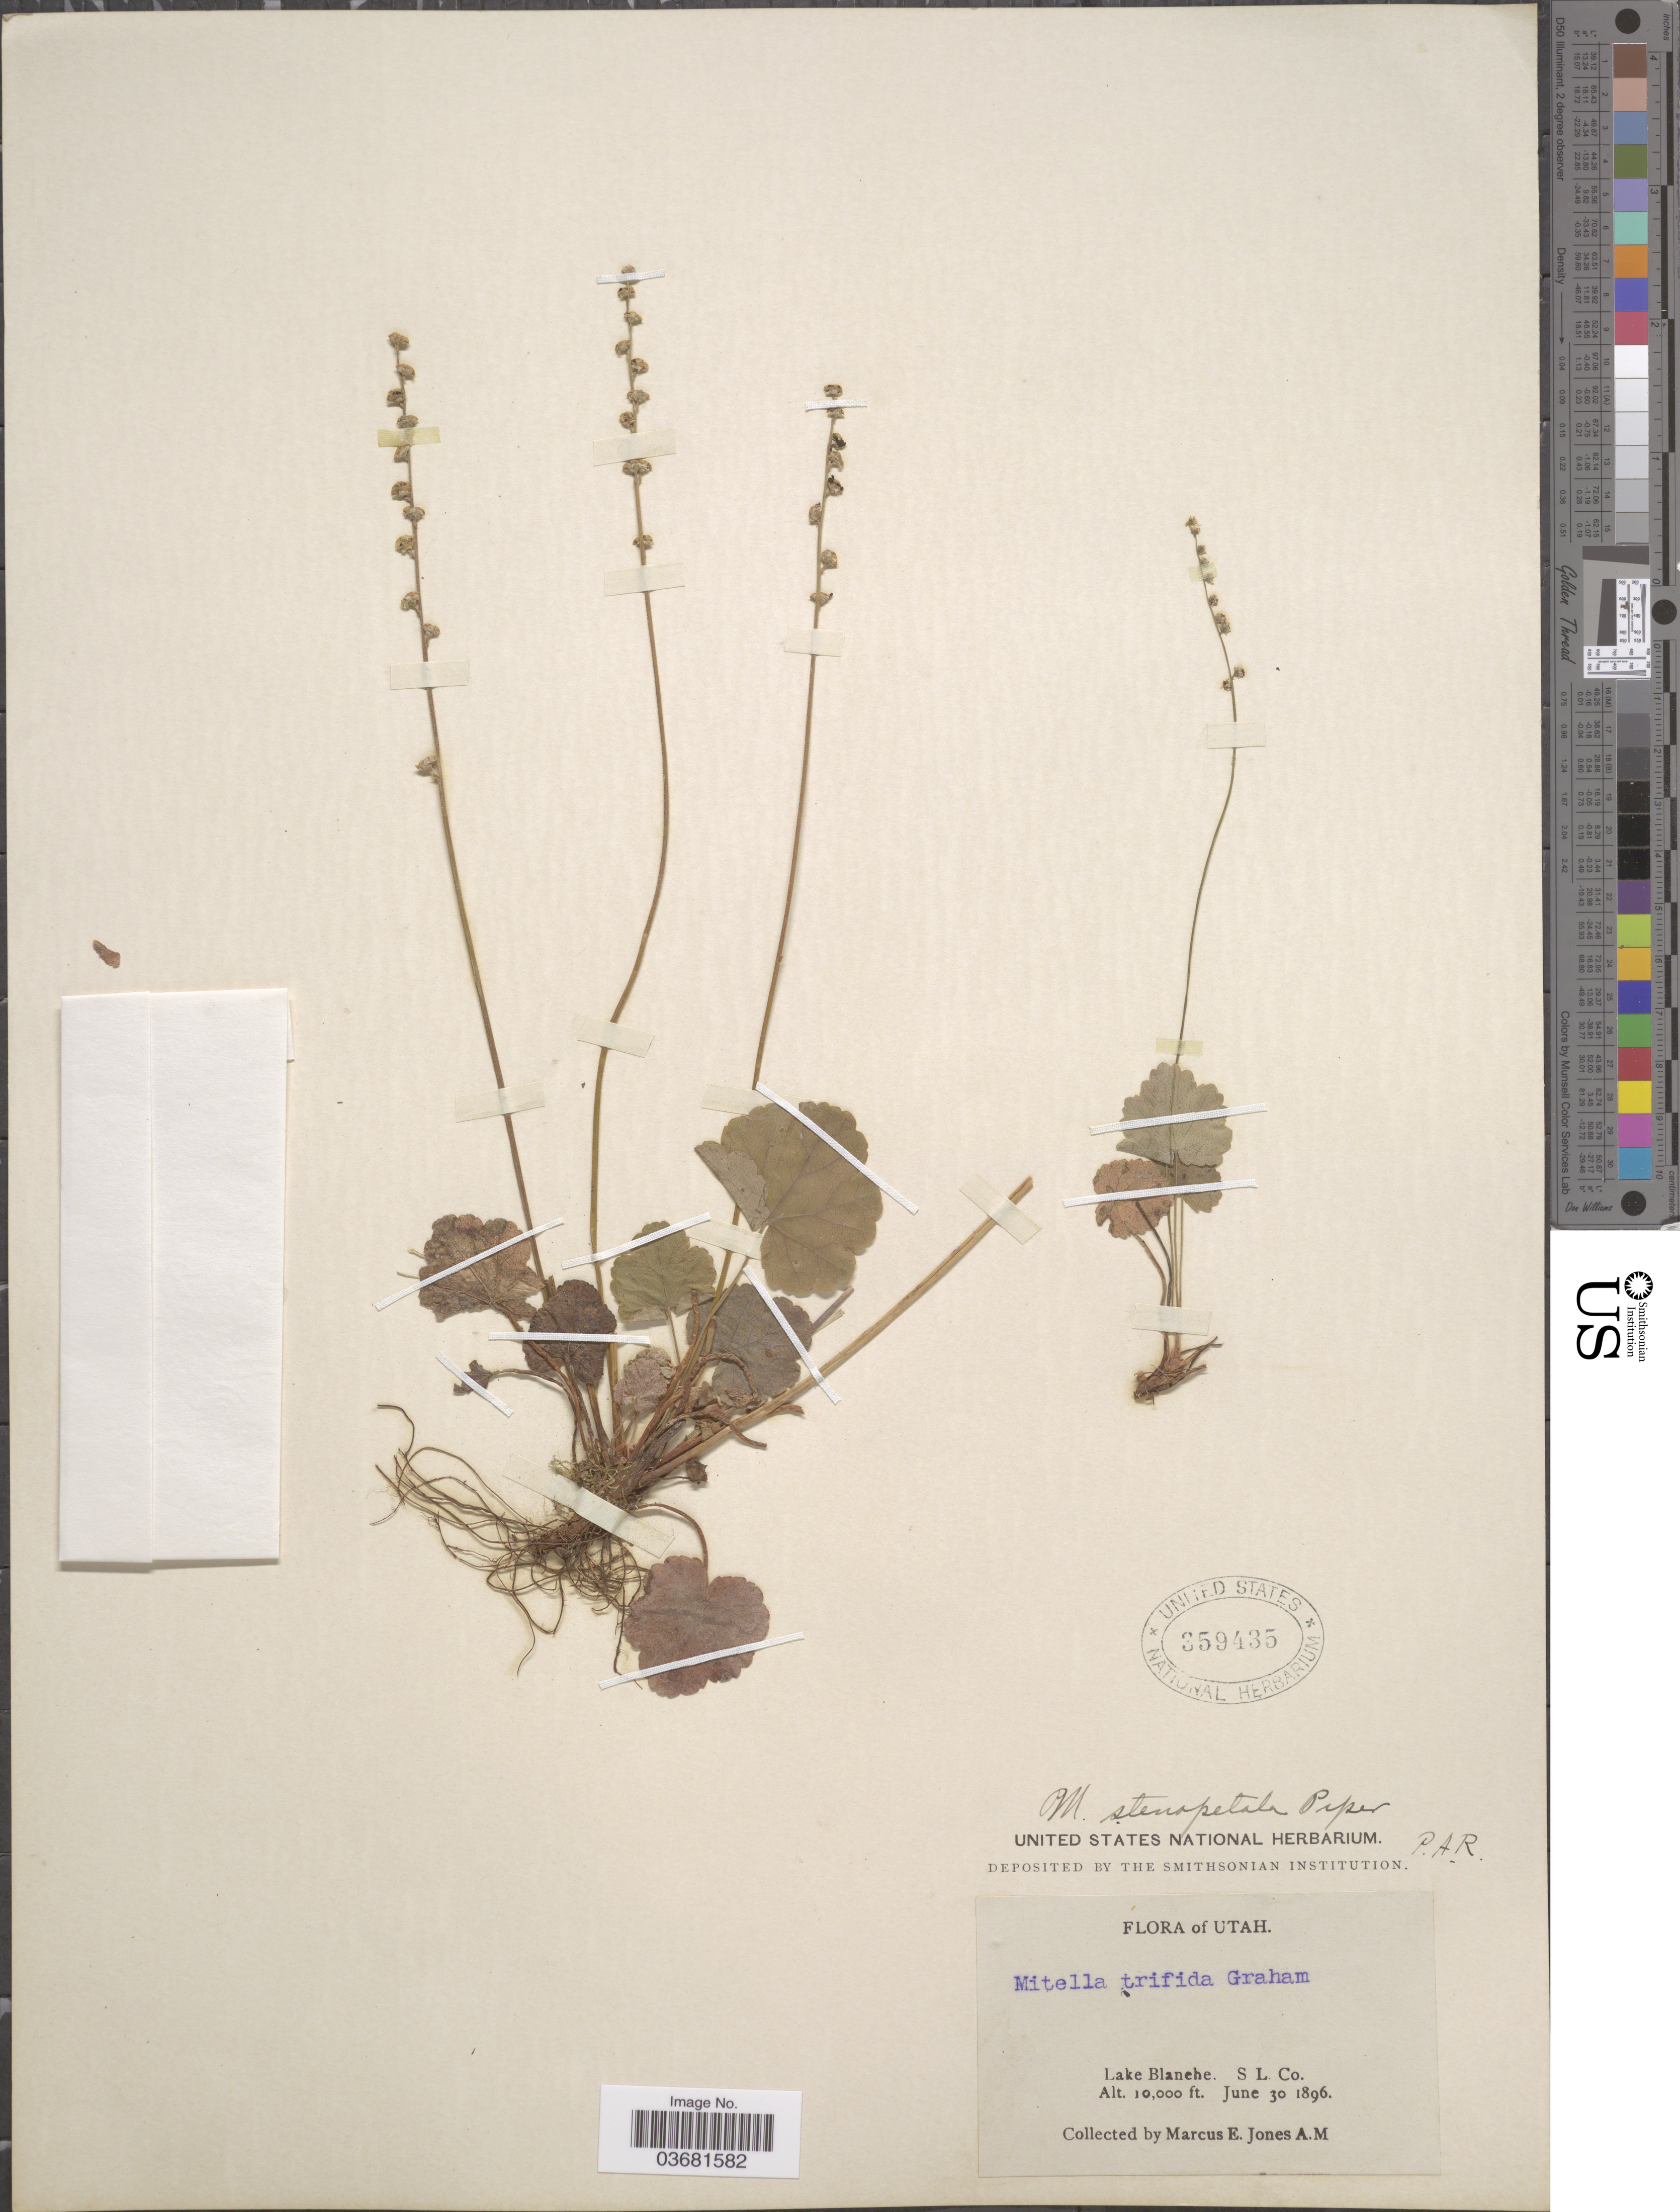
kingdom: Plantae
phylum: Tracheophyta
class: Magnoliopsida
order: Saxifragales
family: Saxifragaceae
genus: Mitella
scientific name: Mitella stenopetala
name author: Piper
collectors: M. E. Jones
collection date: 1896-06-30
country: United States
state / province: Utah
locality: Lake Blanche. S L. Co.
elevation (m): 3048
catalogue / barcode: US 359435